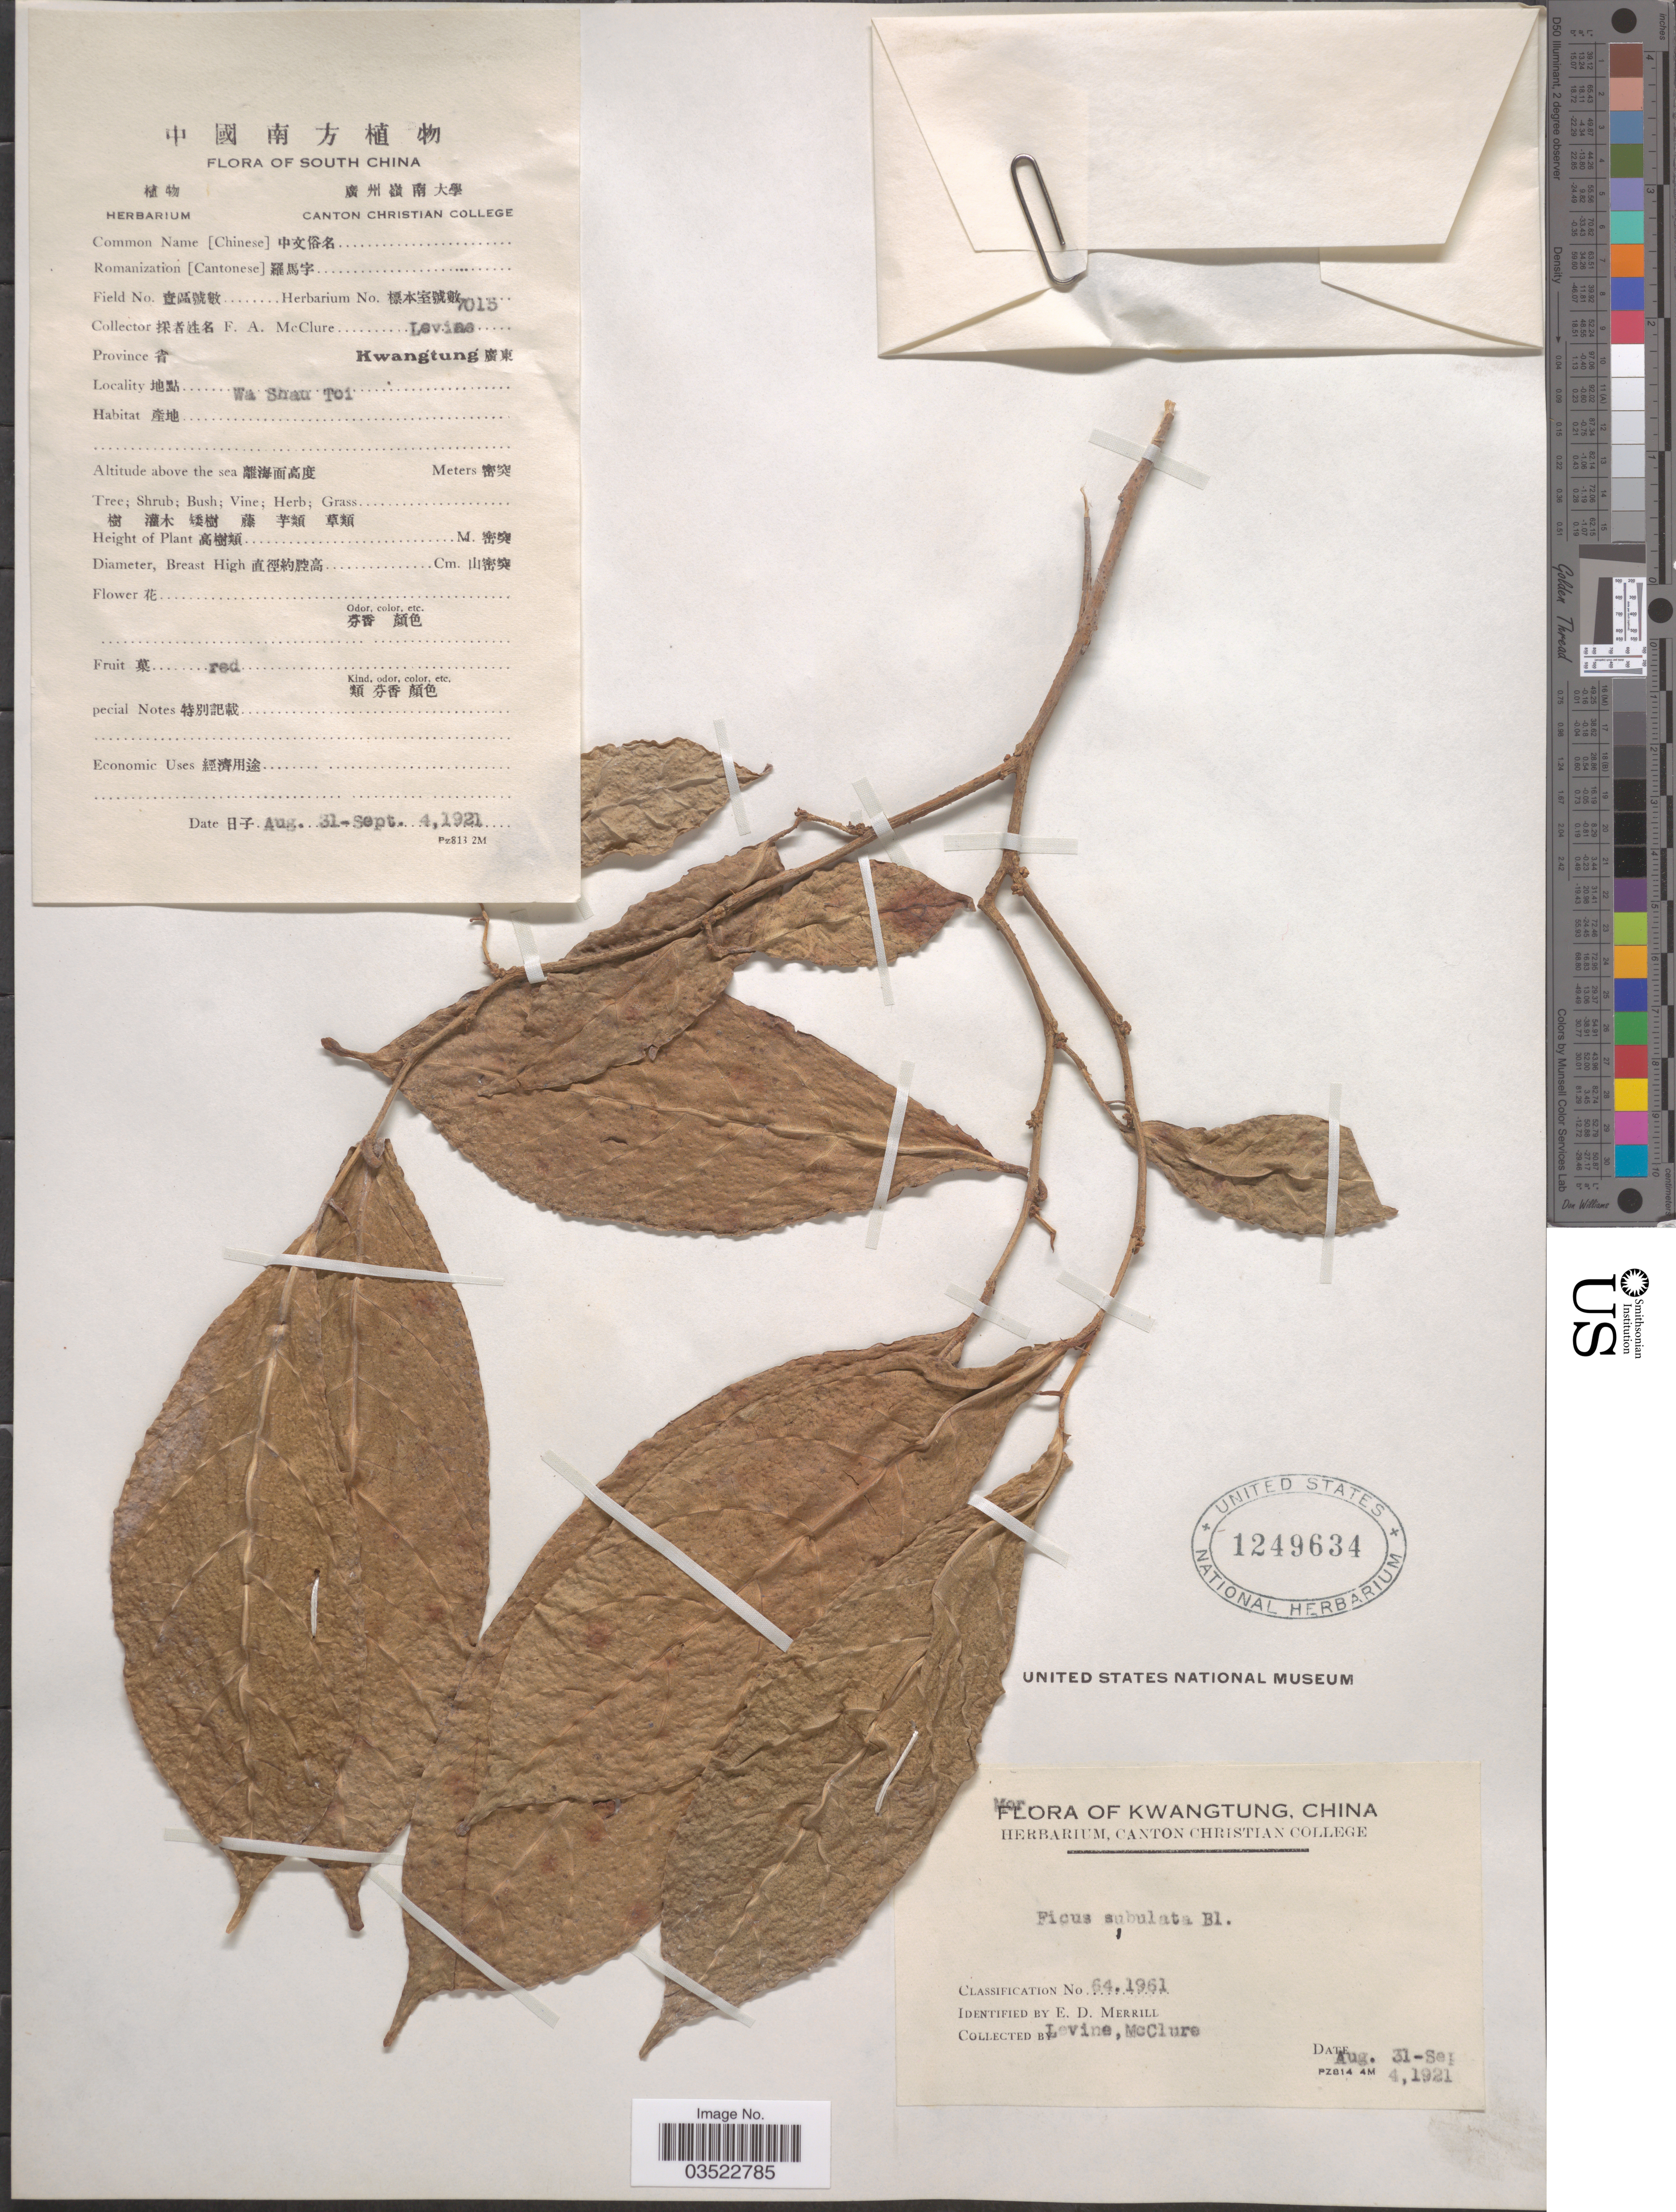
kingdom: Plantae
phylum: Tracheophyta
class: Magnoliopsida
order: Rosales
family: Moraceae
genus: Ficus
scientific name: Ficus subulata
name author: Blume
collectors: L. McClure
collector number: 641961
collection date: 1921-08-31/1921-09-04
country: China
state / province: Guangdong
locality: Kwangtung. South China. Kwangtung X. Wa Shau Toi.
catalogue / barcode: US 1249634